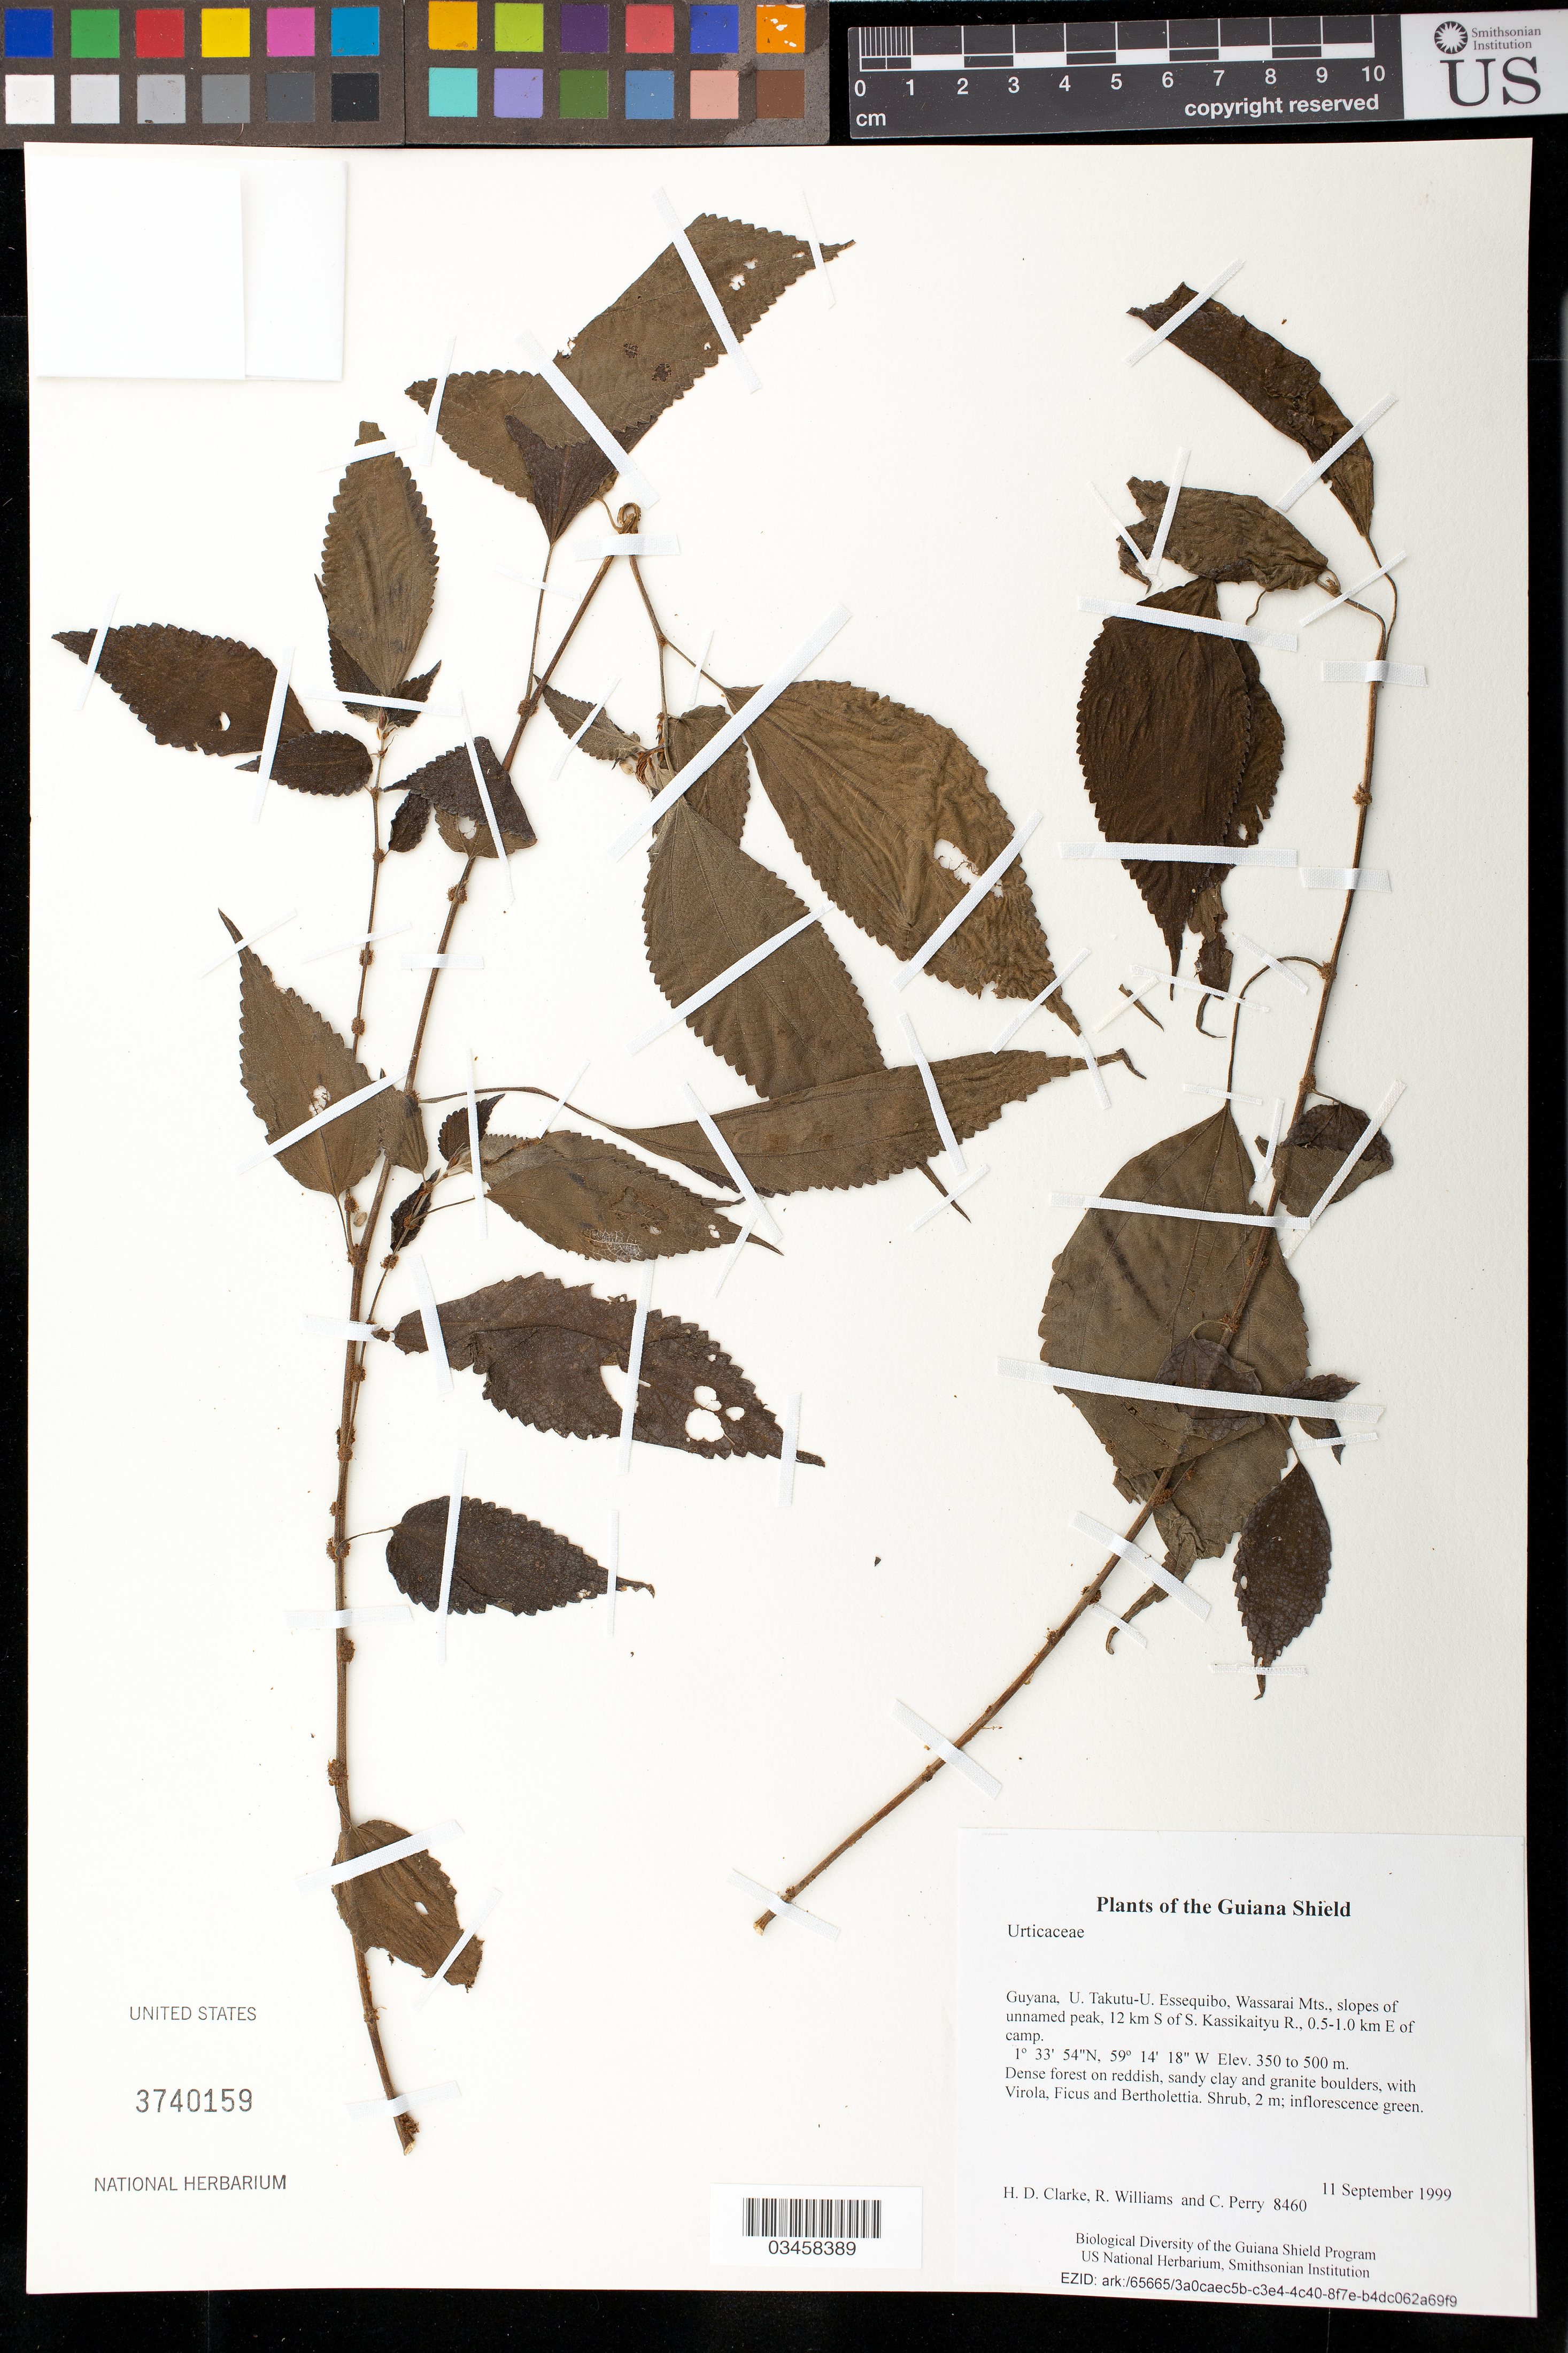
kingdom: Plantae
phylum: Tracheophyta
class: Magnoliopsida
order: Rosales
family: Urticaceae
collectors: H. D. Clarke, R. Williams & C. Perry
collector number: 8460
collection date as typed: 11 September 1999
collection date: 1999-09-11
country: Guyana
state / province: U. Takutu-U. Essequibo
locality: Wassarai Mts., slopes of unnamed peak, 12 km S of S. Kassikaityu R., 0.5-1.0 km E of camp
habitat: Dense forest on reddish, sandy clay and granite boulders, with Virola, Ficus and Bertholettia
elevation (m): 350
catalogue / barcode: US 3740159